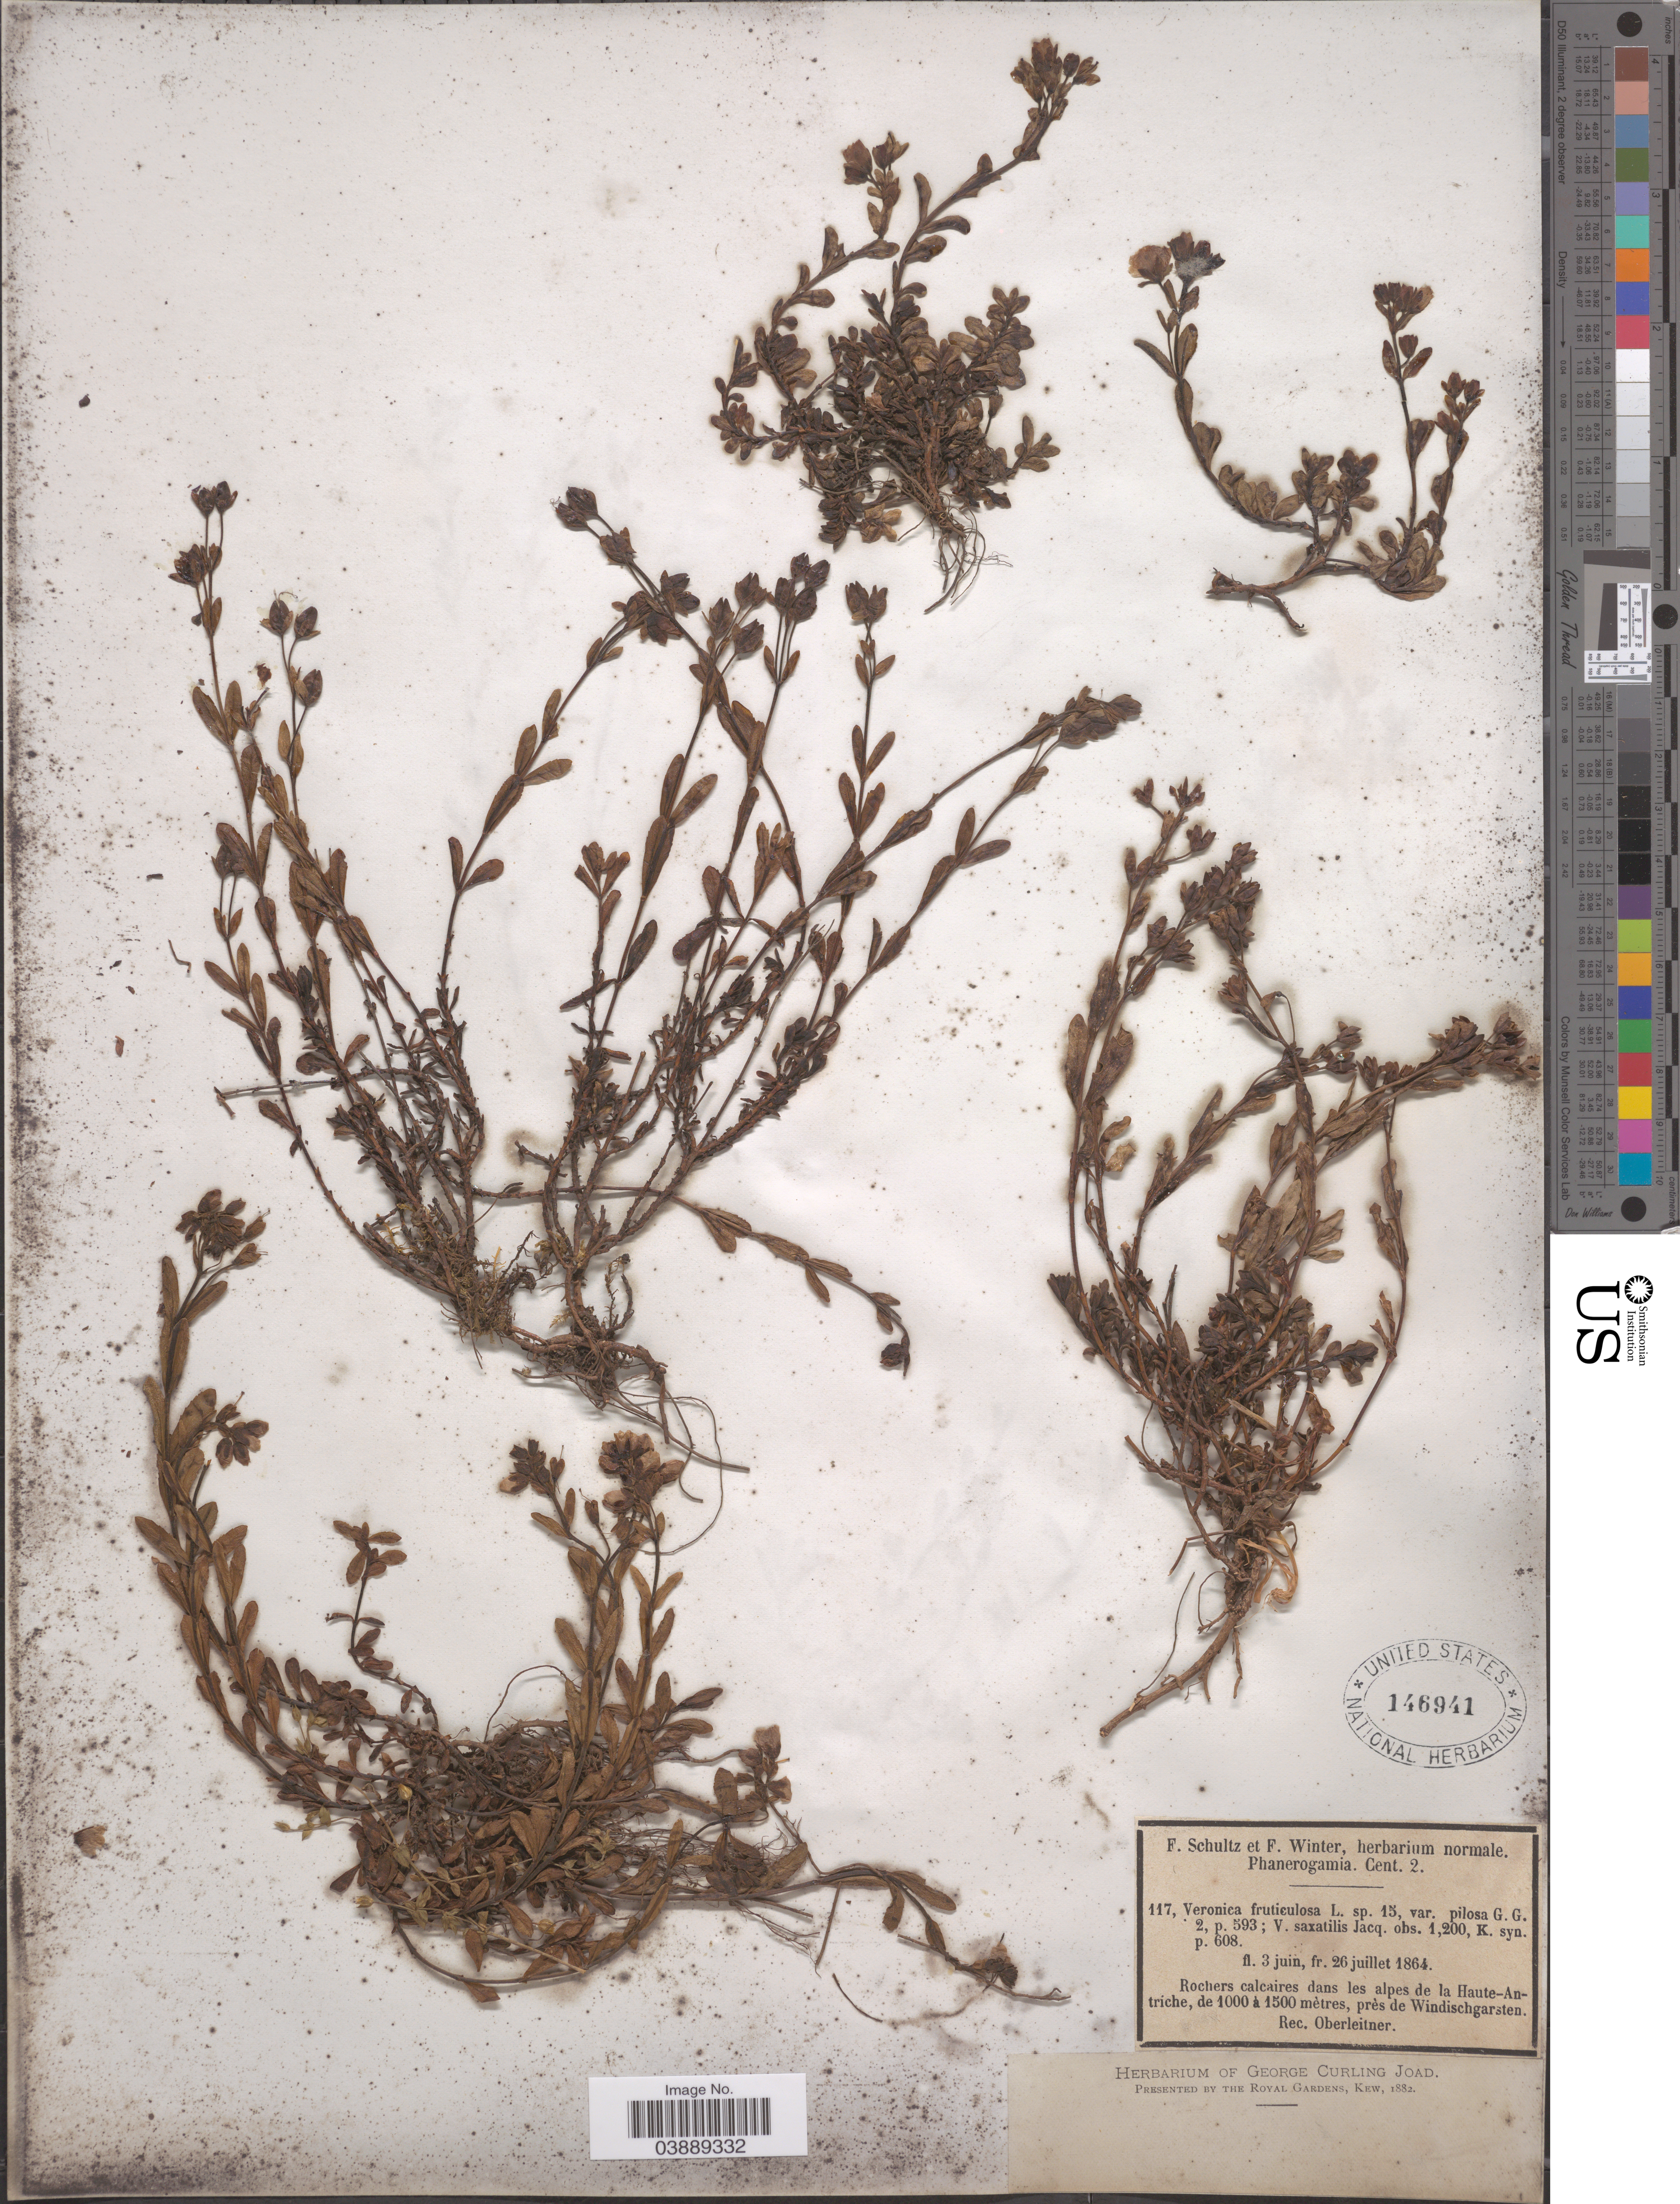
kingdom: Plantae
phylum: Tracheophyta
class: Magnoliopsida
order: Lamiales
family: Plantaginaceae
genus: Veronica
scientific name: Veronica fruticulosa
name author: L.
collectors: F. Schultz & F. Winter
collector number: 117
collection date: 1864-06-03/1864-07-26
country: Austria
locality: Rochers calcaires dans les alpes de la Haute-Autriche, près de Windischgarsten.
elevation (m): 1000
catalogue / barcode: US 146941